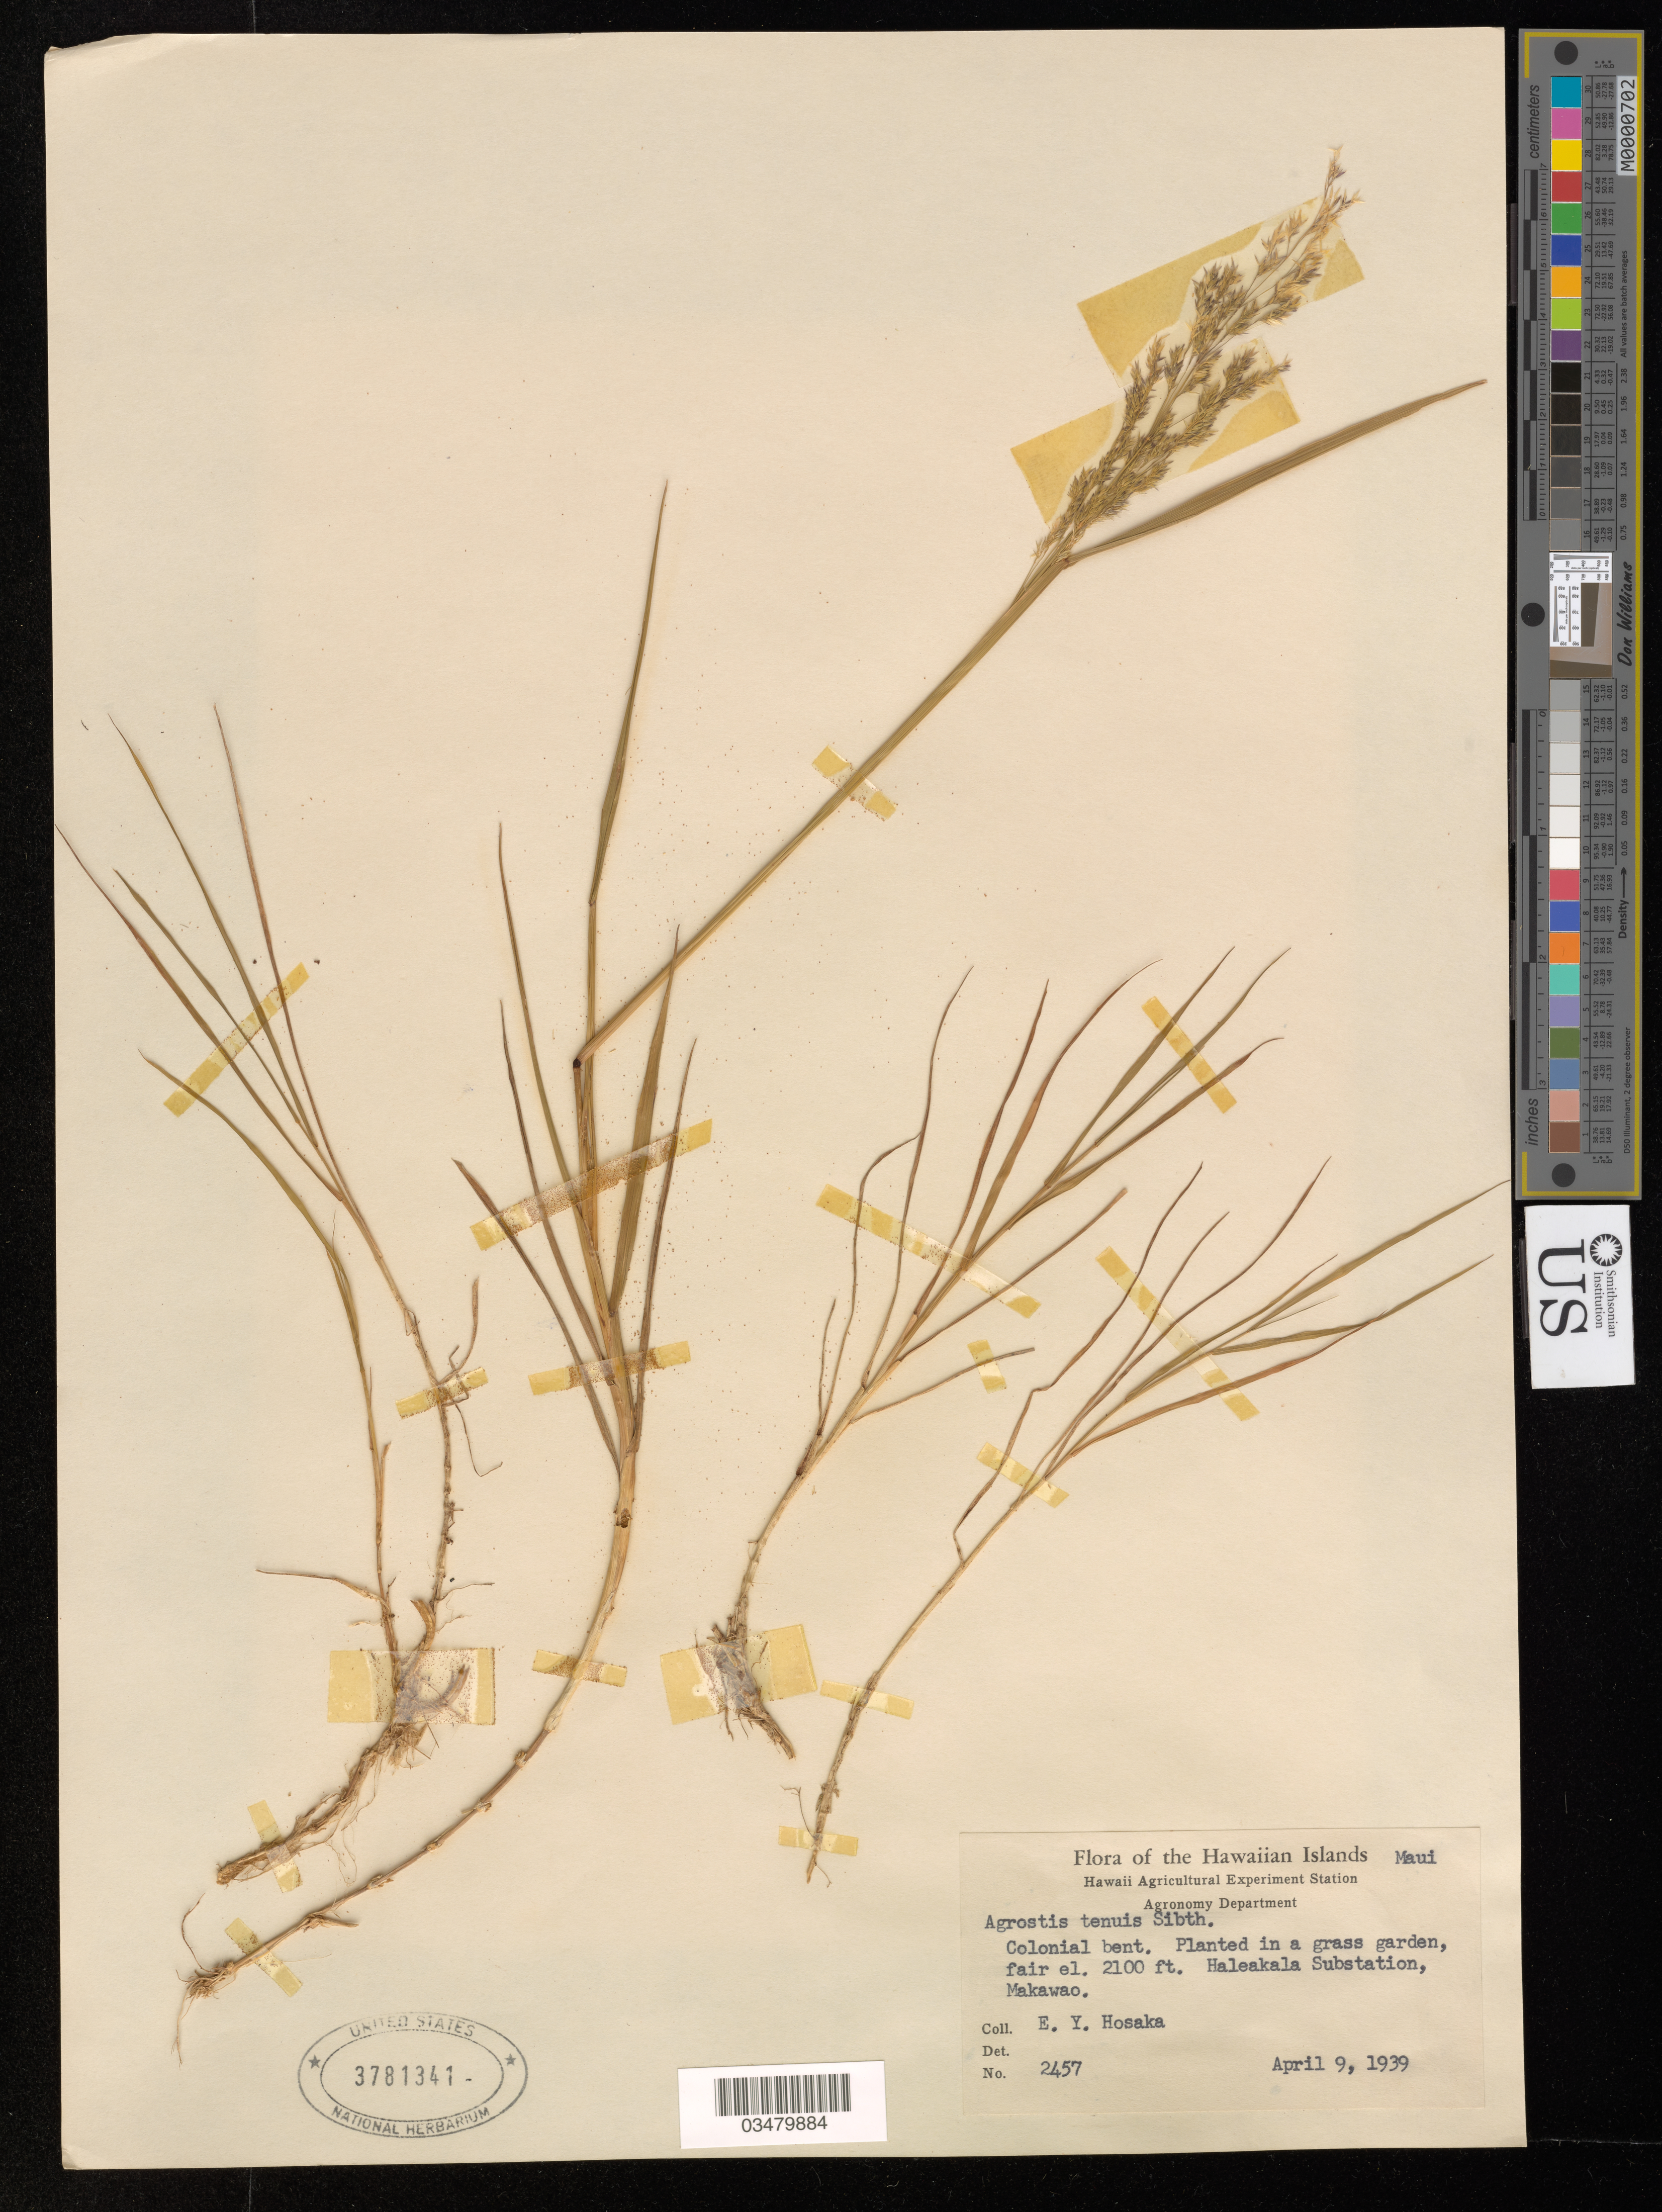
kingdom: Plantae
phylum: Tracheophyta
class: Liliopsida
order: Poales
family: Poaceae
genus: Agrostis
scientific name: Agrostis capillaris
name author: L.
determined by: Wagner, W. L., (BOT), Smithsonian Institution - National Museum of Natural History (UNITED STATES)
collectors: E. Y. Hosaka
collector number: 2457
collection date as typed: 9 Apr 1939 or 4 Sep 1939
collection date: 1939-04-09 or 1939-09-04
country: United States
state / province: Hawaii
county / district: Maui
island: Maui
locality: Haleakala Substation, Makawao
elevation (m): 640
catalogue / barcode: US 3781341